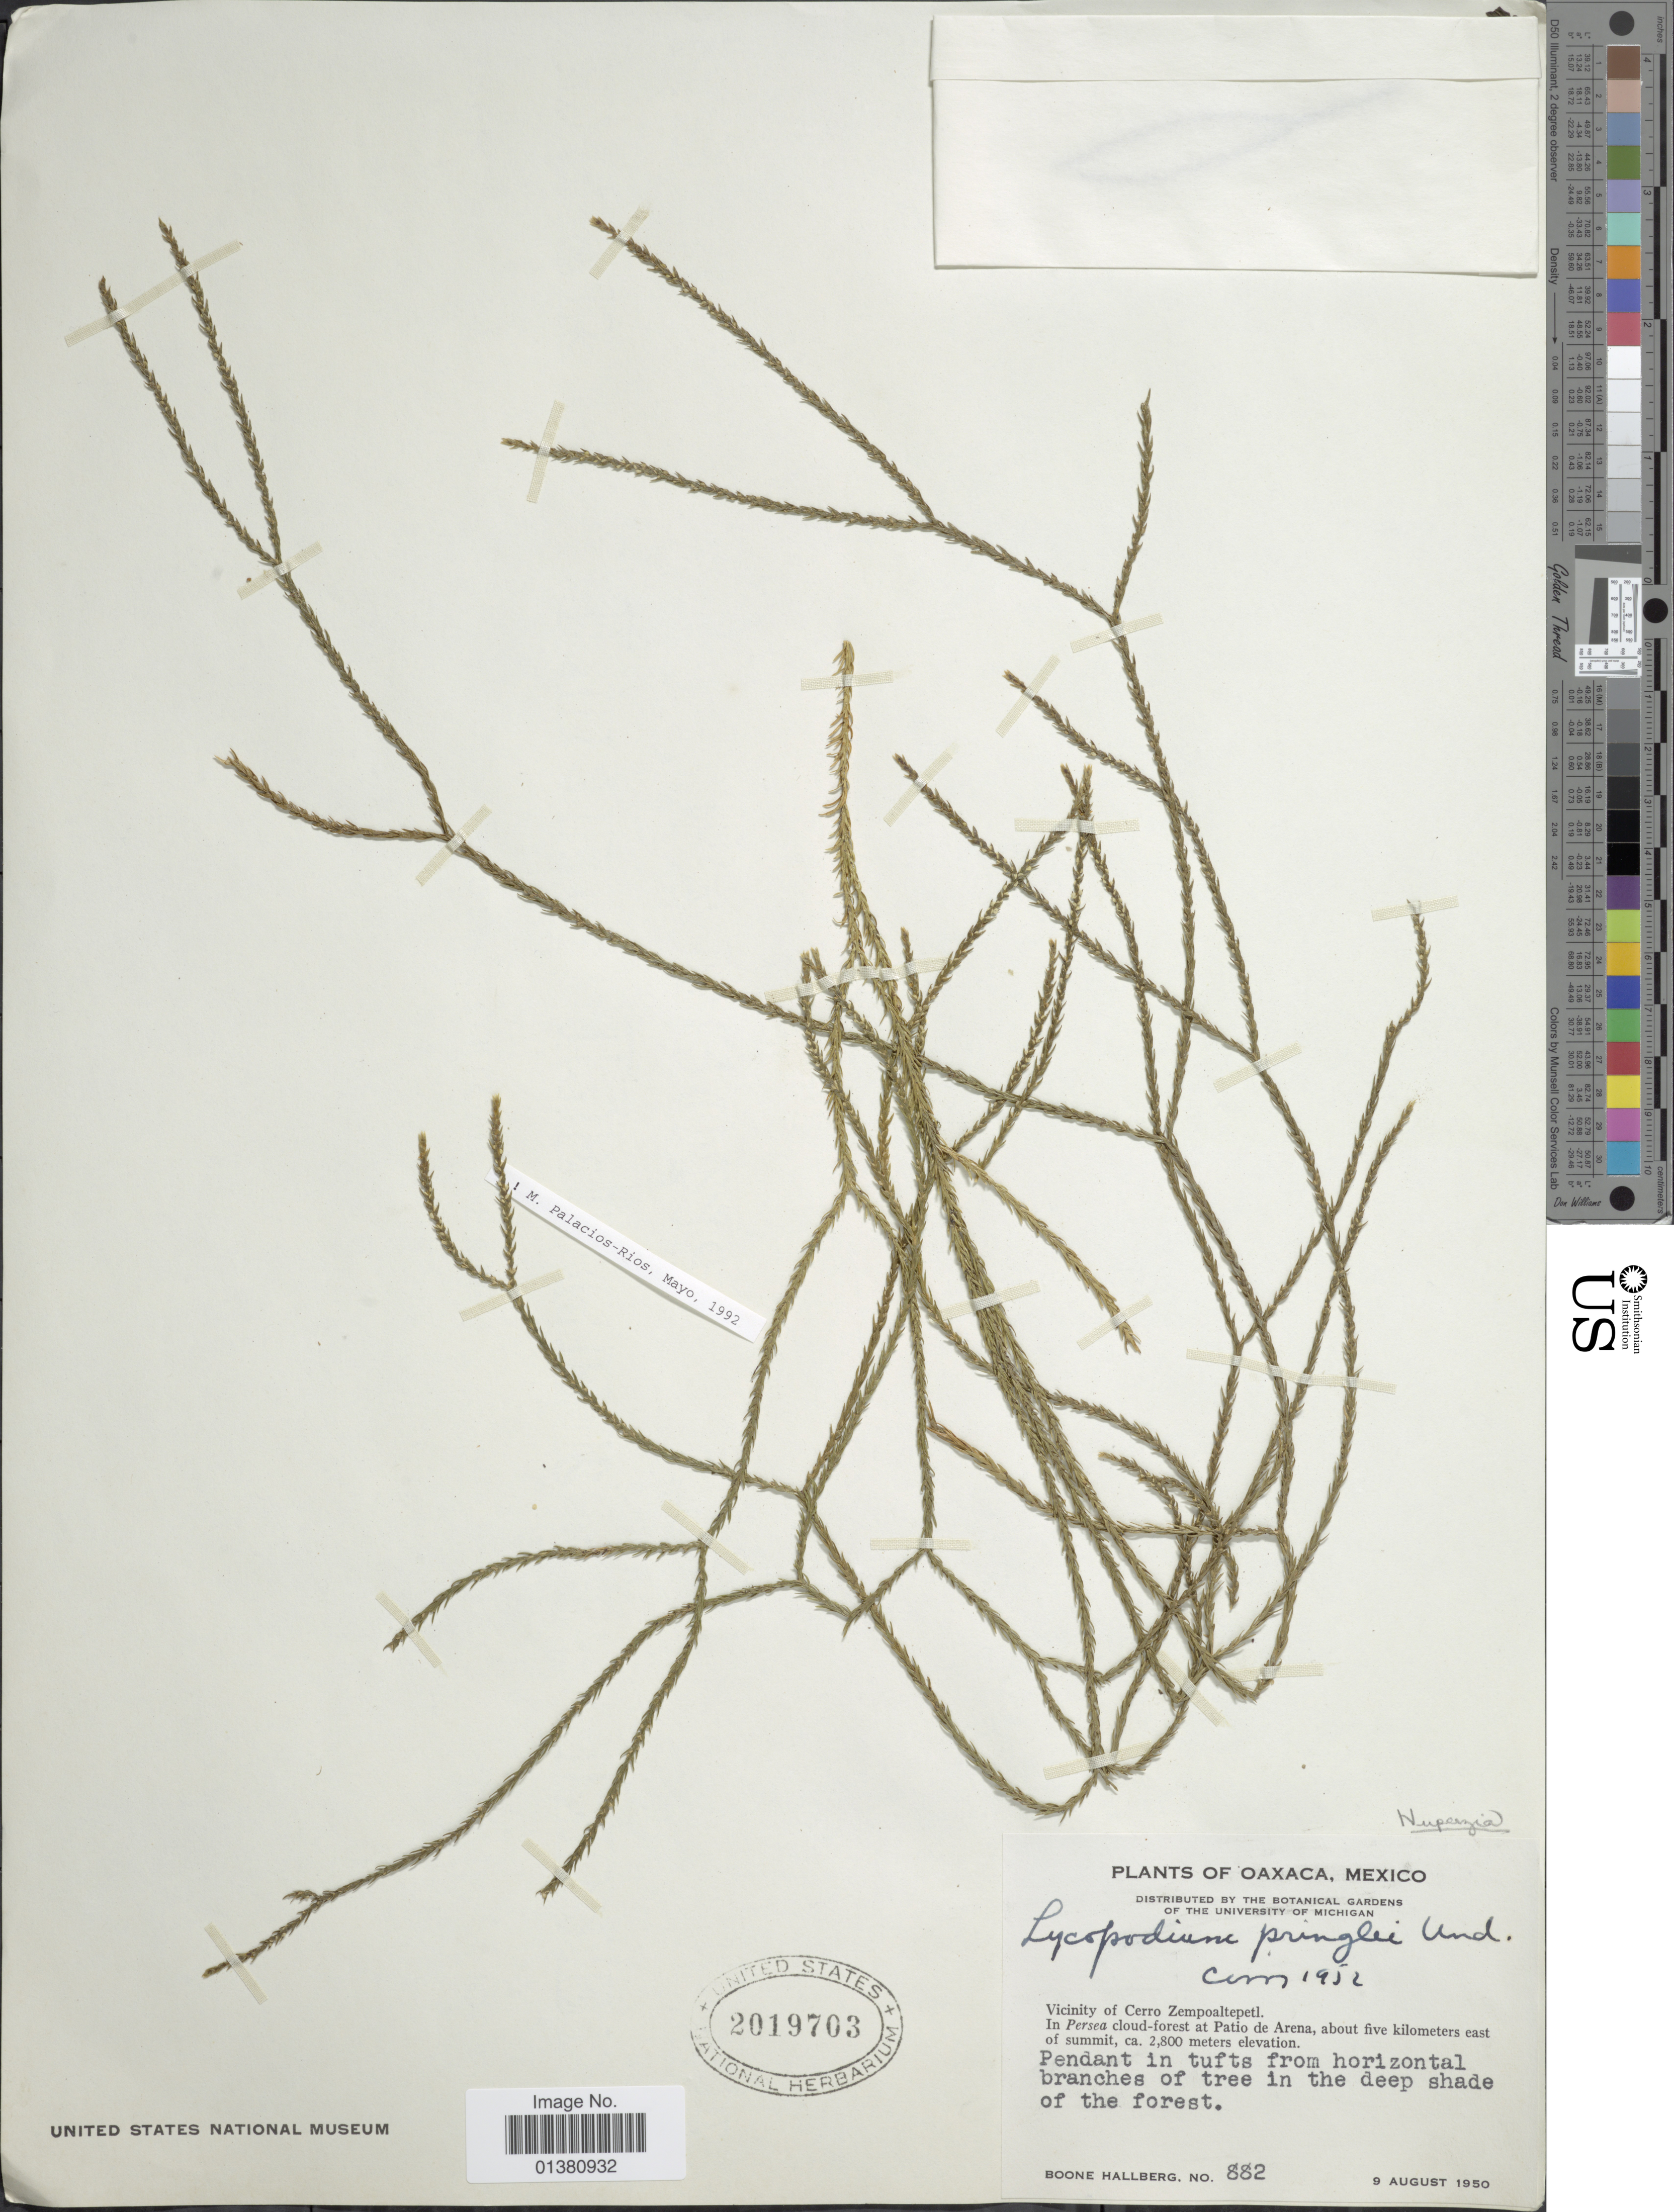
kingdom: Plantae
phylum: Tracheophyta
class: Lycopodiopsida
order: Lycopodiales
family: Lycopodiaceae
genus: Phlegmariurus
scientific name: Phlegmariurus pringlei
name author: (Underw. & F.E. Lloyd) B. Øllg.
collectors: B. Hallberg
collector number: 882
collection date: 1950-08-09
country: Mexico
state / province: Oaxaca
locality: Vicinity of Cerro Zempoaltepetl. In Persea cloud-forest at Patio de Arena, about five kilometers east of summit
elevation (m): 2800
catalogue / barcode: US 2019703